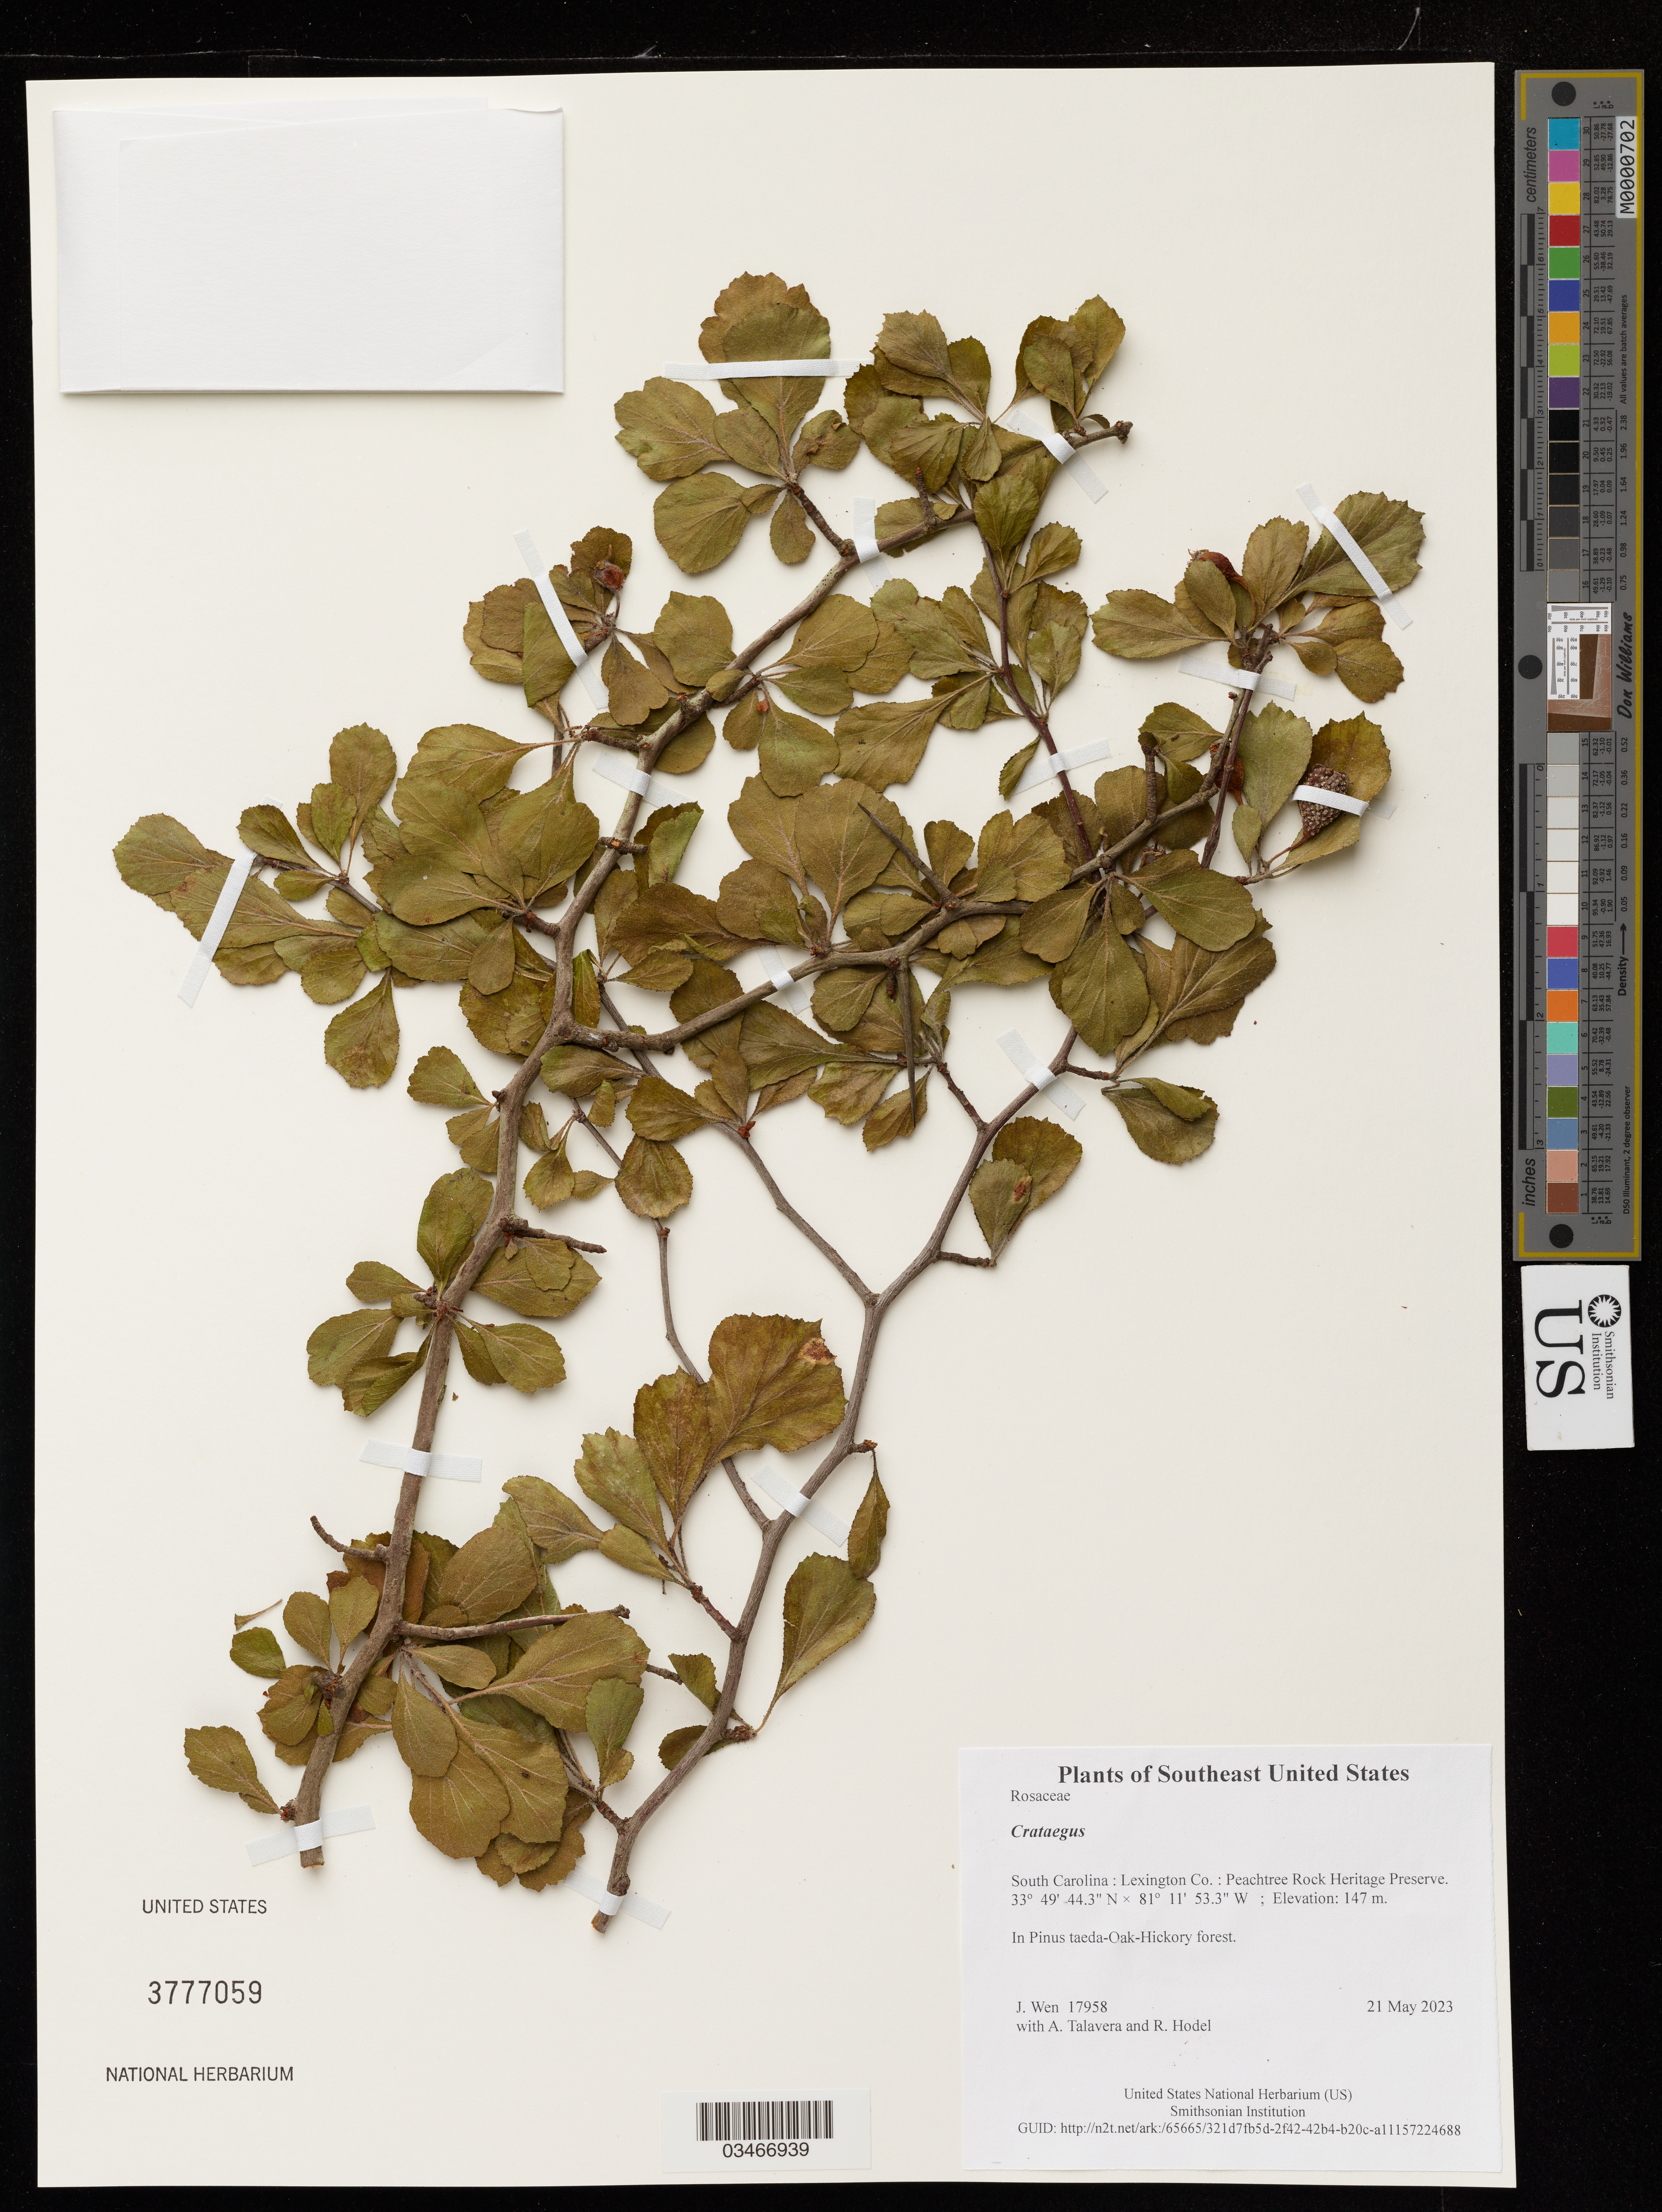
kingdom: Plantae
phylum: Tracheophyta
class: Magnoliopsida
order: Rosales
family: Rosaceae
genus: Crataegus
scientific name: Crataegus sp.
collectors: J. Wen, A. Talavera & R. Hodel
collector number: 17958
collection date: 2023-05-21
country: United States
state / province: South Carolina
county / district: Lexington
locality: Peachtree Rock Heritage Preserve.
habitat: In Pinus taeda-Oak-Hickory forest.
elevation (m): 147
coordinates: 33 49.739 N, 81 11.888 W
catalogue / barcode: US 3777059